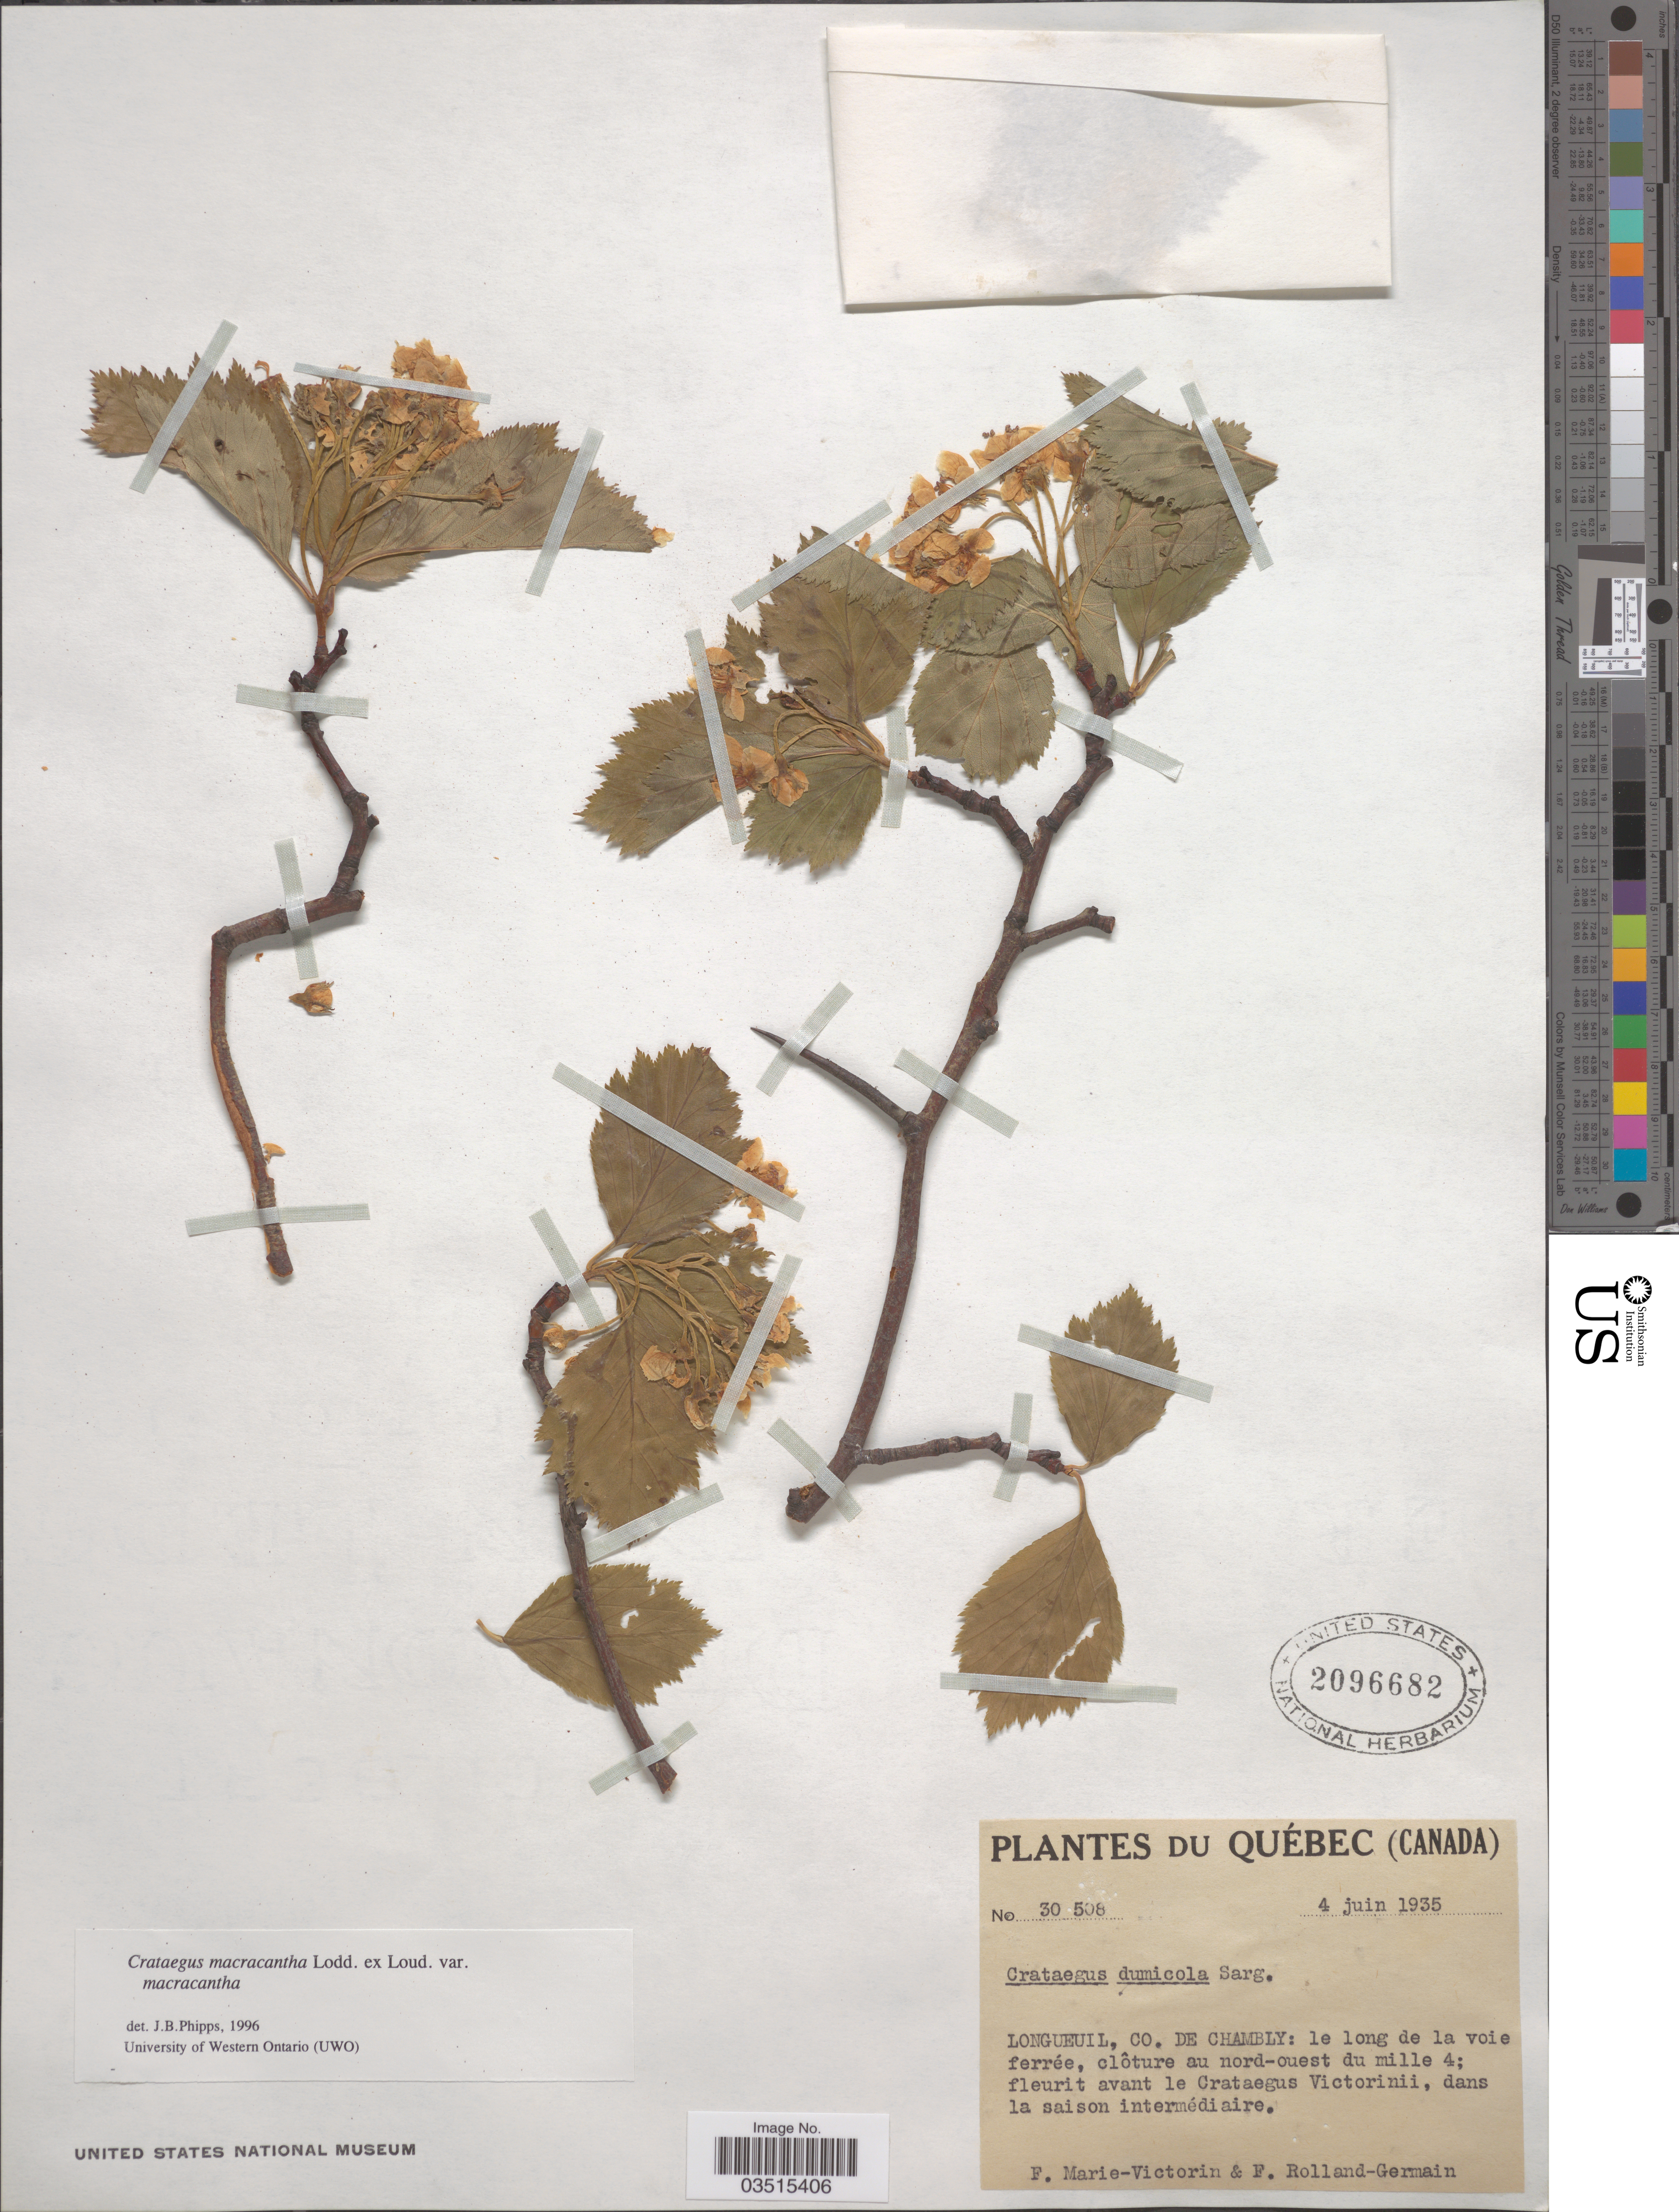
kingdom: Plantae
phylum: Tracheophyta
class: Magnoliopsida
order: Rosales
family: Rosaceae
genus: Crataegus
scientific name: Crataegus macracantha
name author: (Lindl.) Lodd. ex Loudon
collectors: F. Marie-Victorin & Rolland-Germain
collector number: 30508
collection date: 1935-06-04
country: Canada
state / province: Quebec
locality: Longueuil, Co. De Chambly: le long de la voie ferrée, clôture au nord-ouest du mile 4; fleurit avant le Crataegus Victorinii, dans la saison intermédiaire.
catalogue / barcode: US 2096682